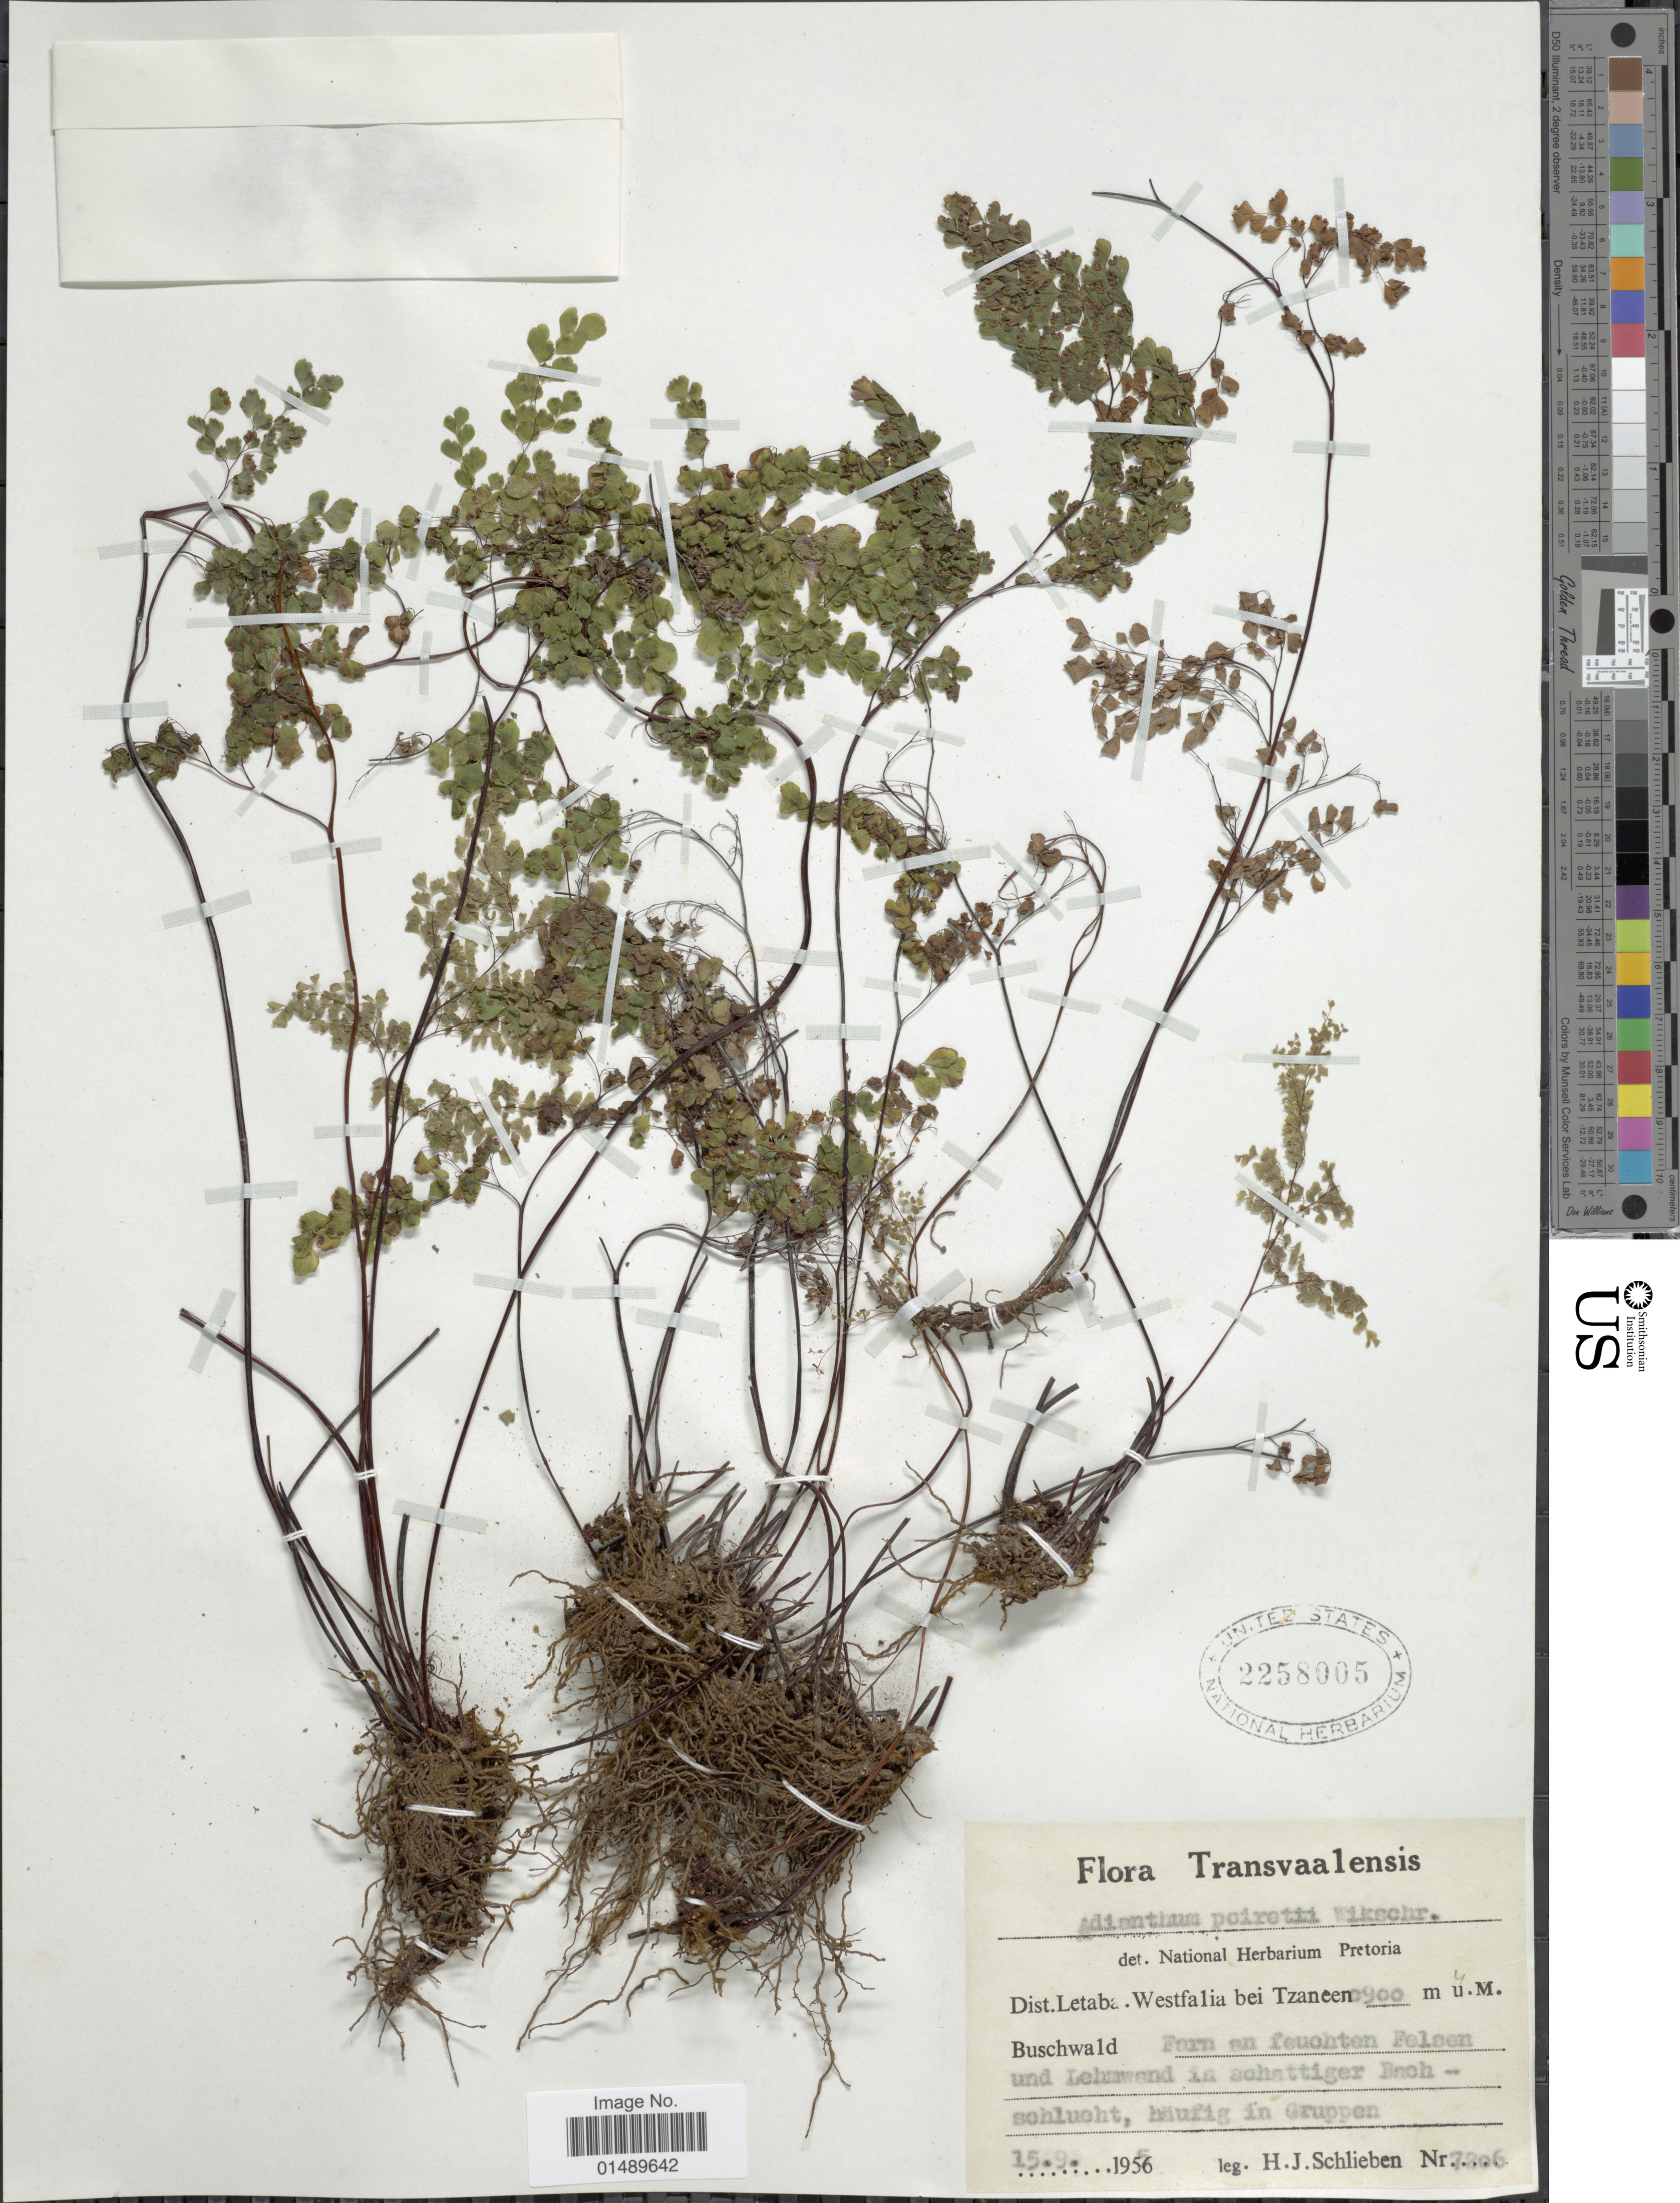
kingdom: Plantae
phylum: Tracheophyta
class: Polypodiopsida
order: Polypodiales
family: Pteridaceae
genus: Adiantum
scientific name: Adiantum poiretii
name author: Wikstr.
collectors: H. J. Schlieben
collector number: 7806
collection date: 1956-09-15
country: Tanzania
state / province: Limpopo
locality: Transvaalensis, Dist. Letaba, Westfalia bei Tzaneen.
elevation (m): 900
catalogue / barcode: US 2258005